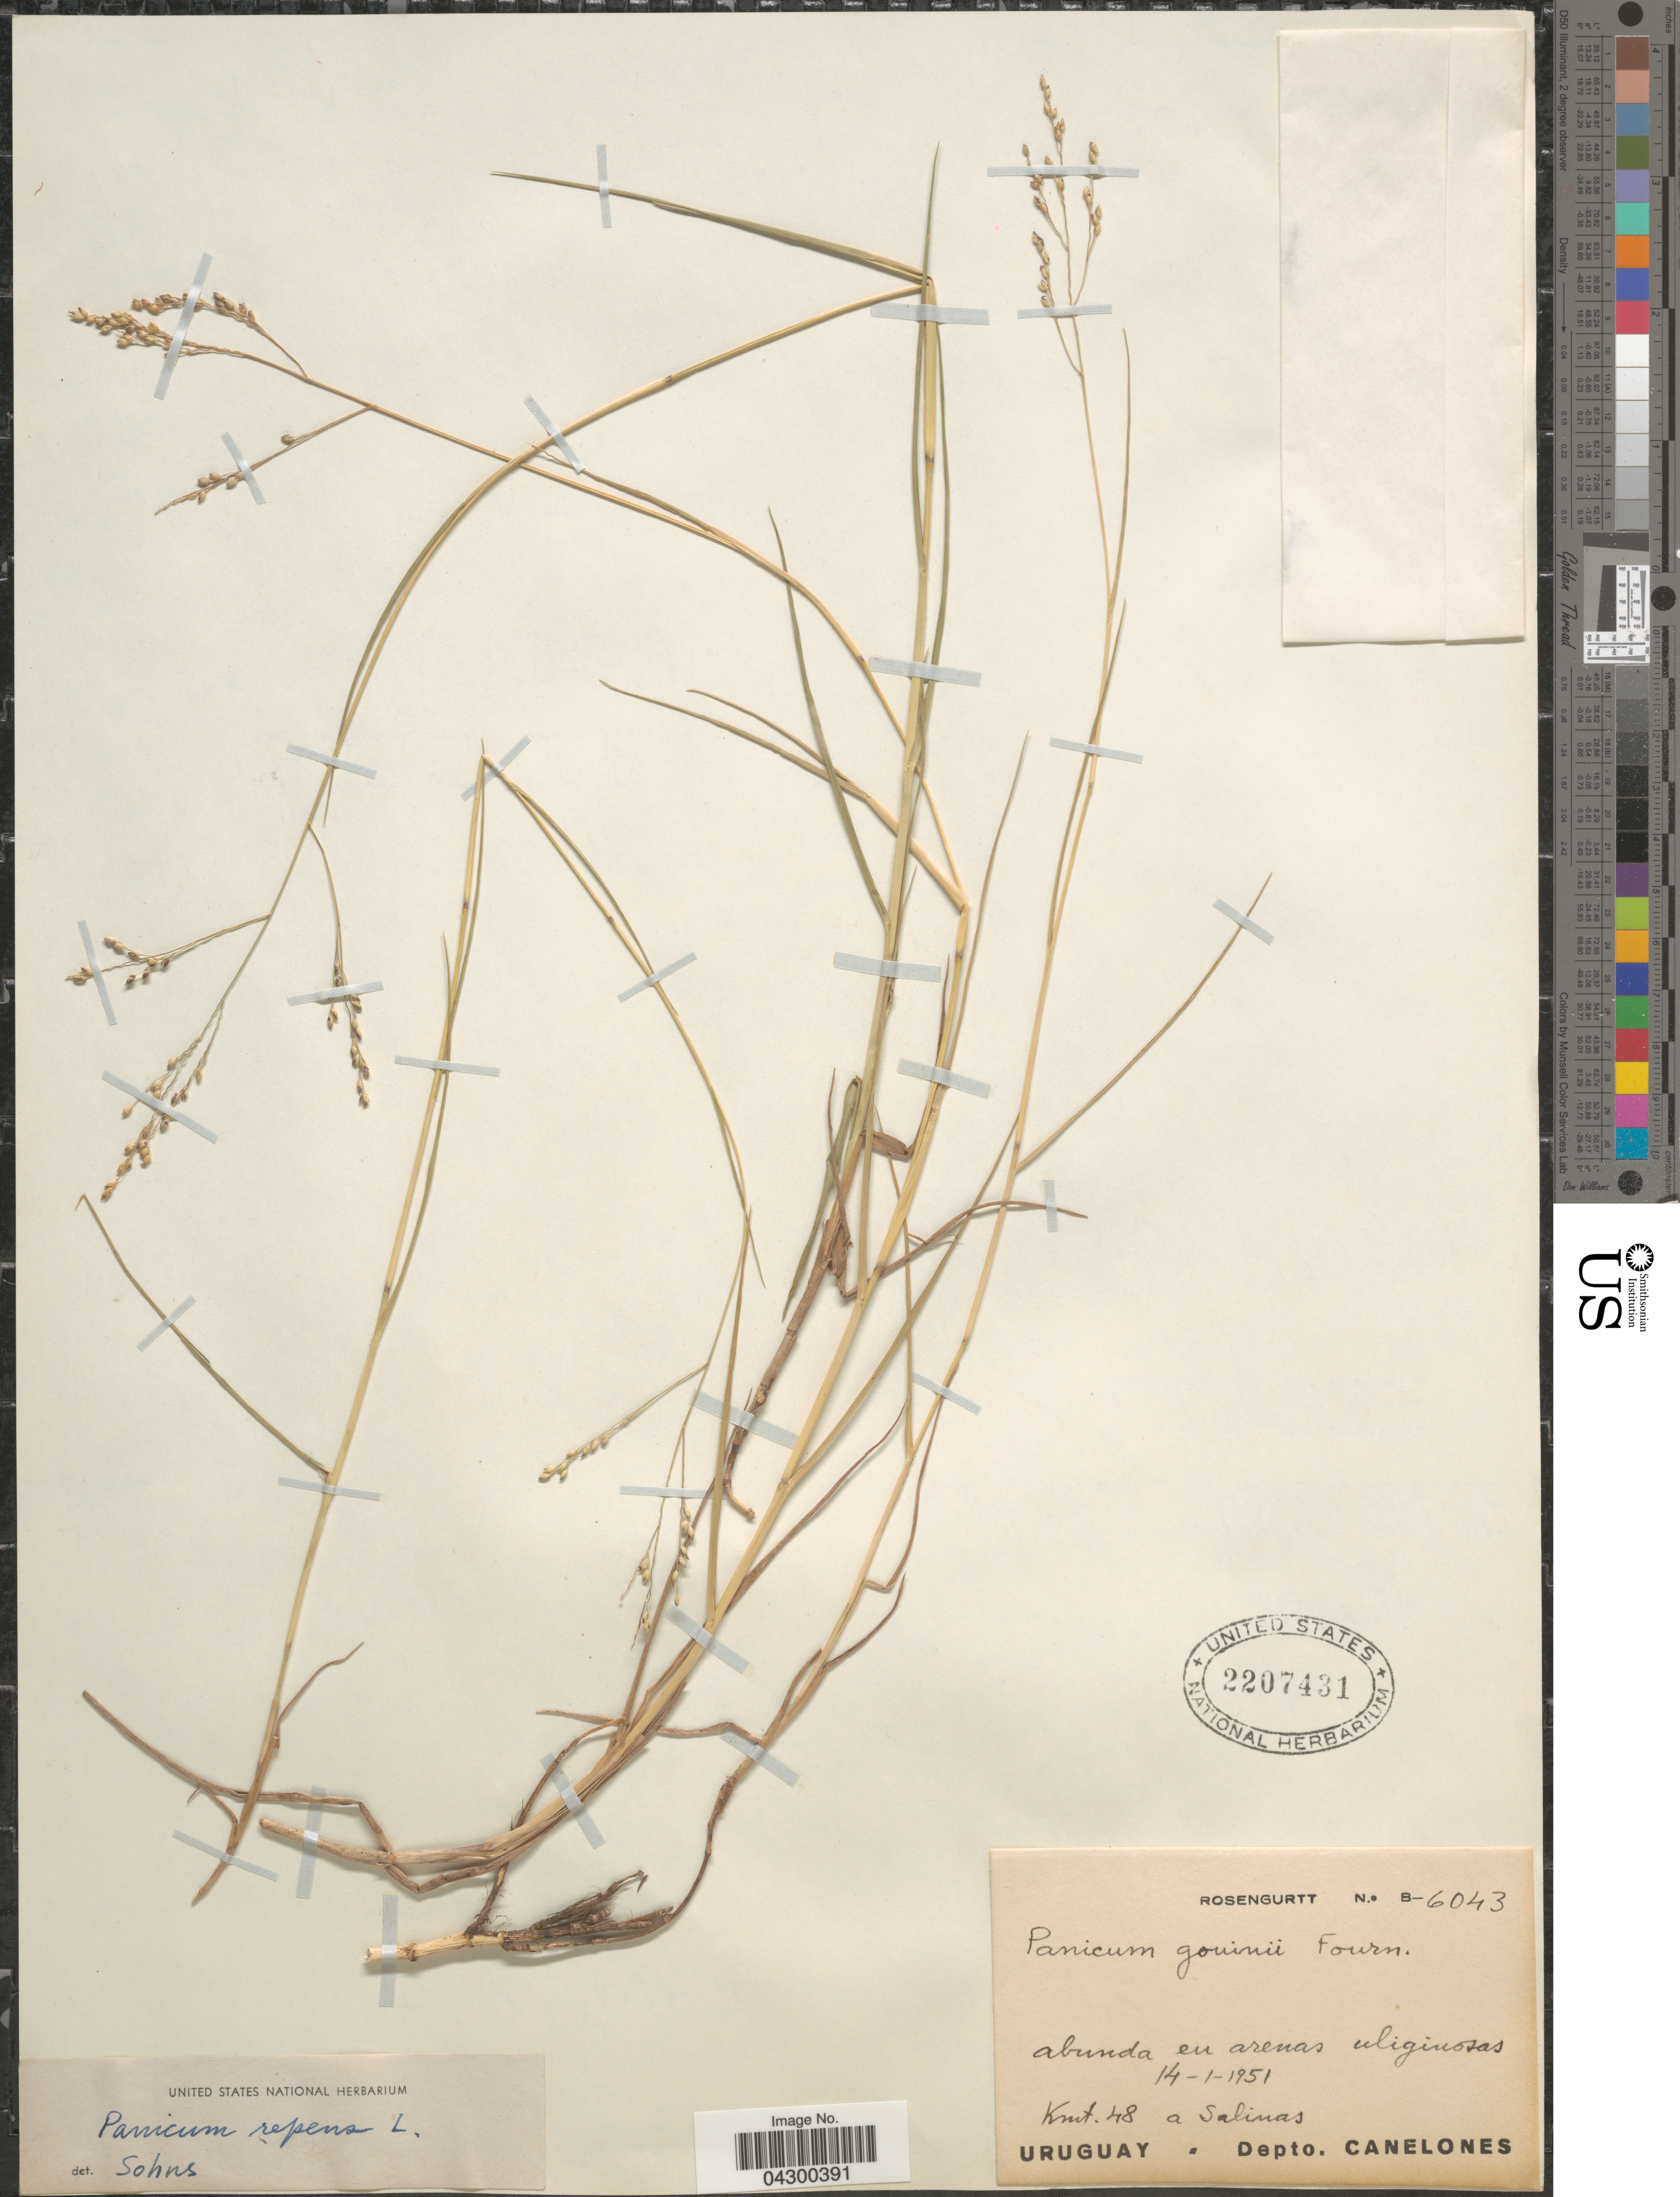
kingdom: Plantae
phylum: Tracheophyta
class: Liliopsida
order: Poales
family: Poaceae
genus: Panicum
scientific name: Panicum repens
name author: L.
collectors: Rosengurtt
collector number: B-6043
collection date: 1951-01-14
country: Uruguay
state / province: Canelones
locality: Abunda en arenas uliginosas. Kmt. 48 a Salinas. Depto. Canelones.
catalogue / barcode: US 2207431